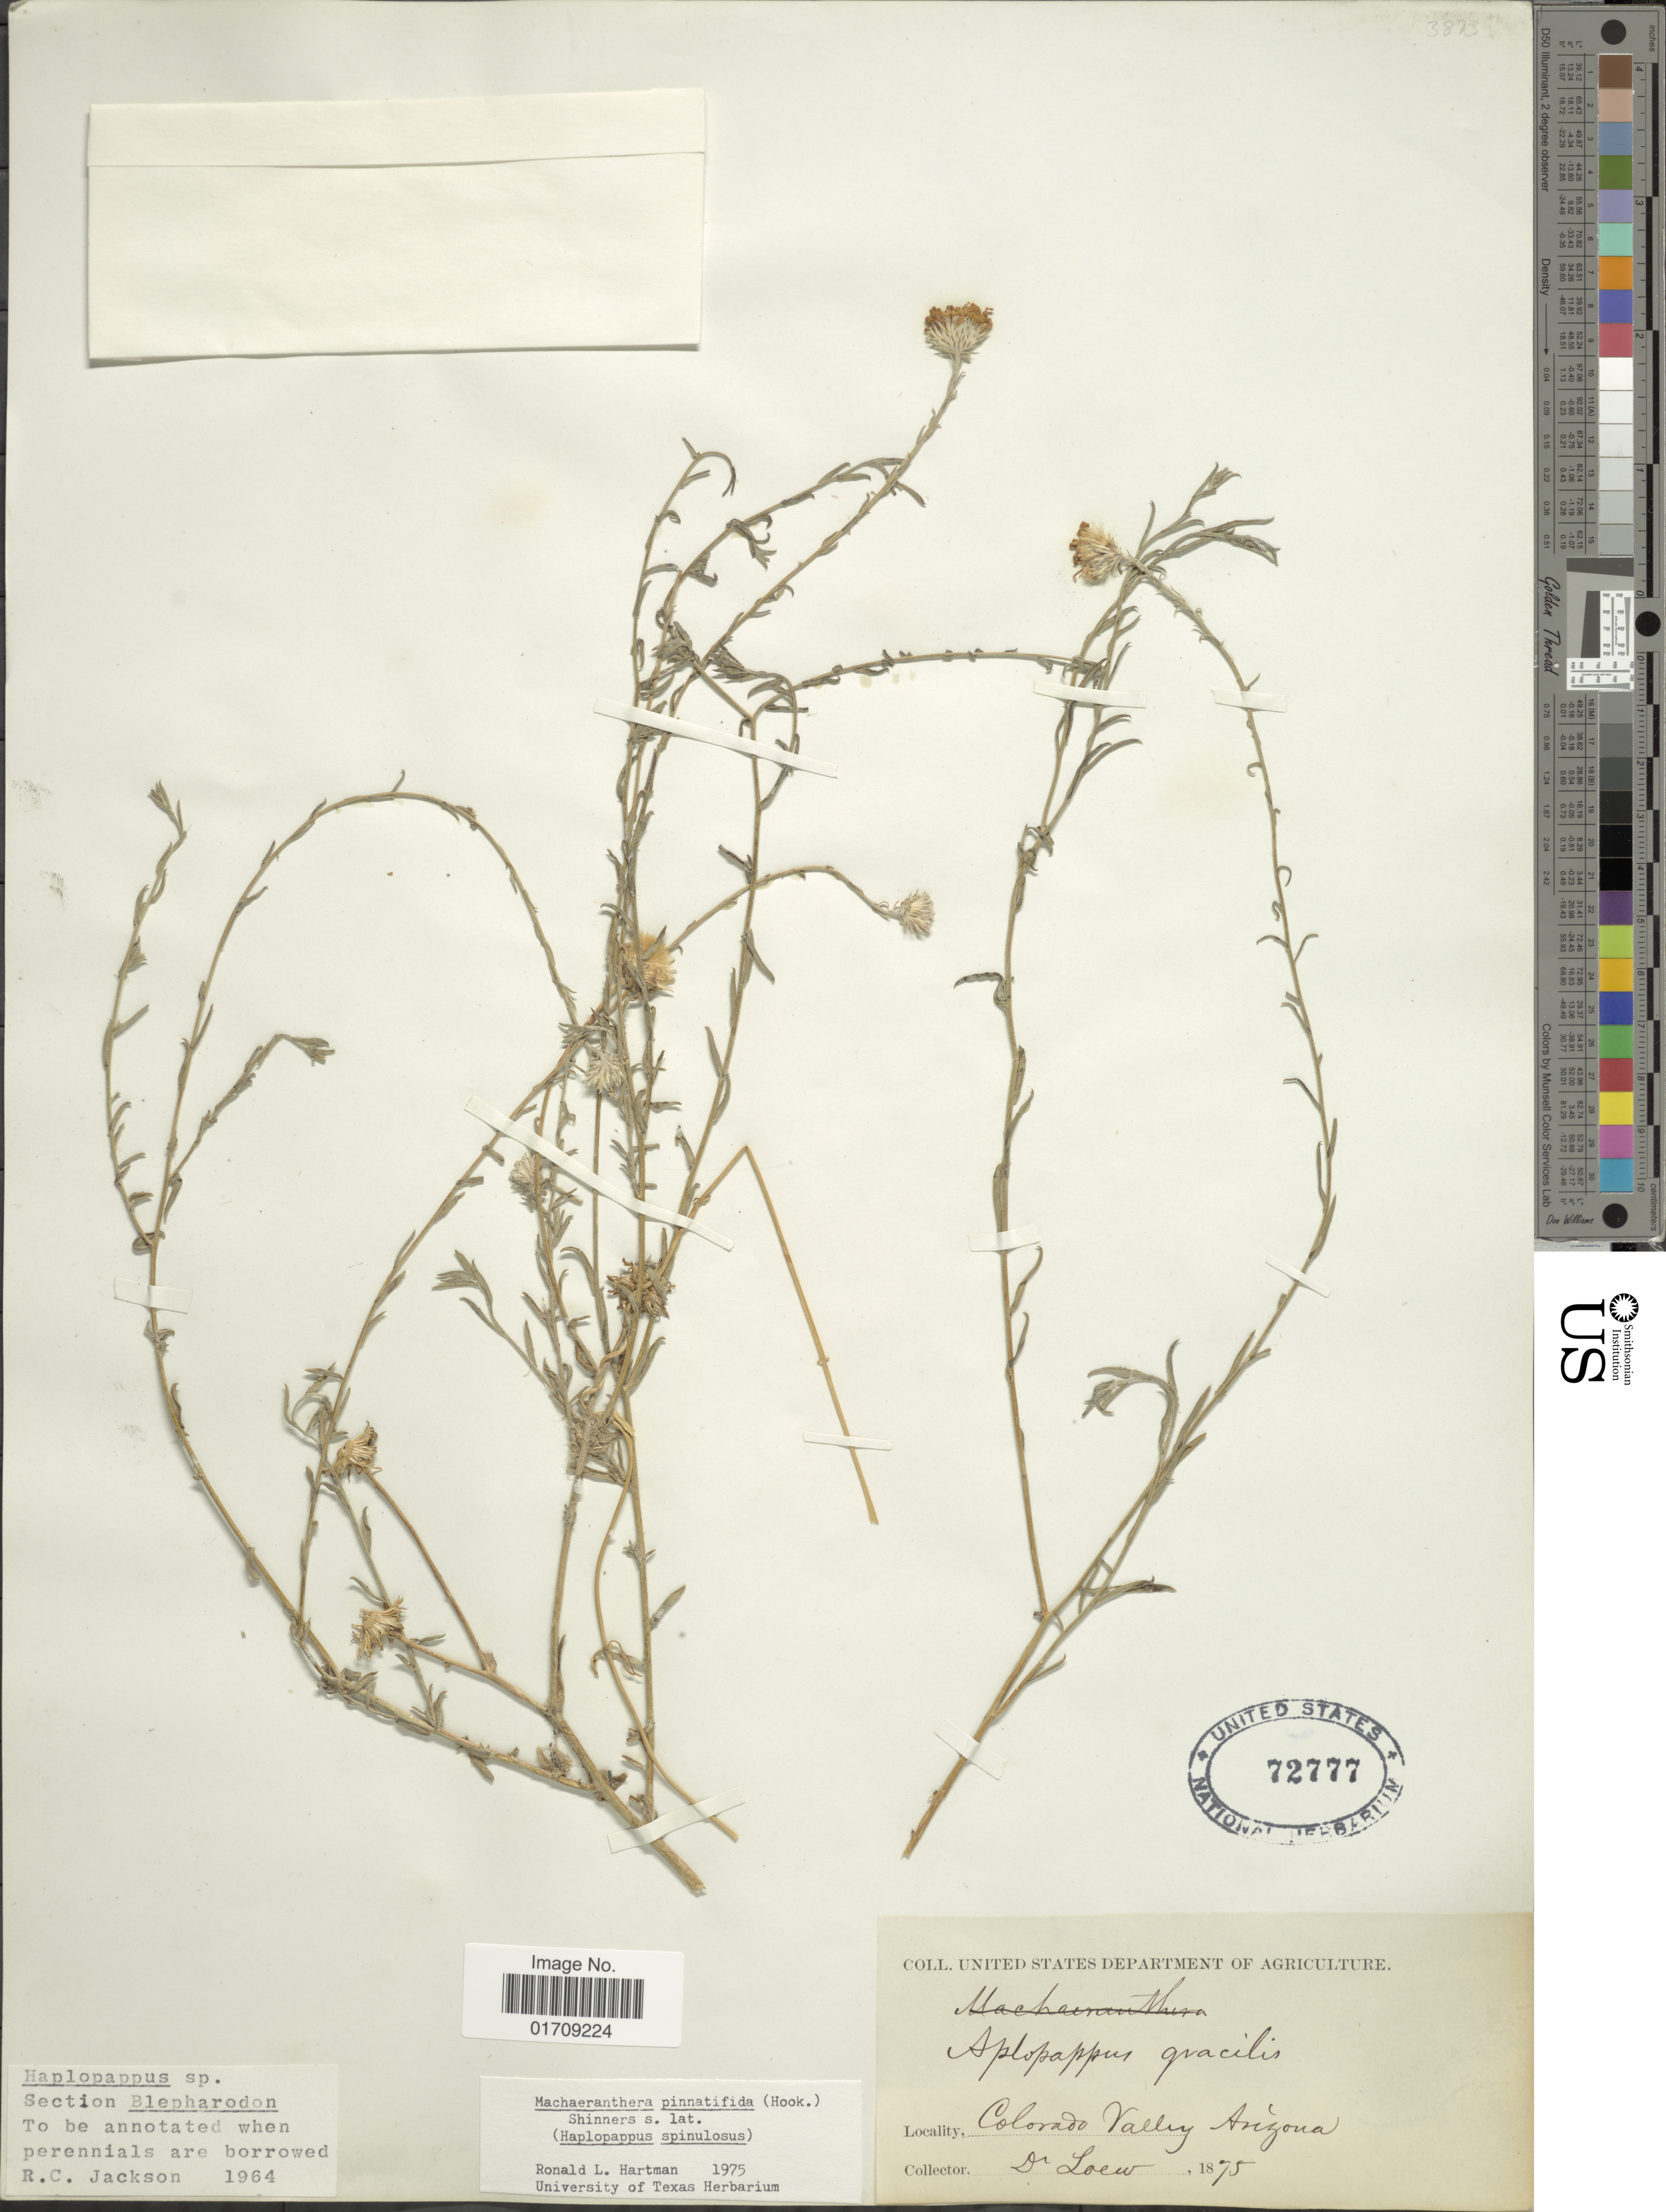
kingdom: Plantae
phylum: Tracheophyta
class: Magnoliopsida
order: Asterales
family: Asteraceae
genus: Machaeranthera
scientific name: Machaeranthera pinnatifida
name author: (Hook.) Shinners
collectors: Loew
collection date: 1875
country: United States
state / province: Arizona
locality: Colorado Valley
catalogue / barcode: US 72777